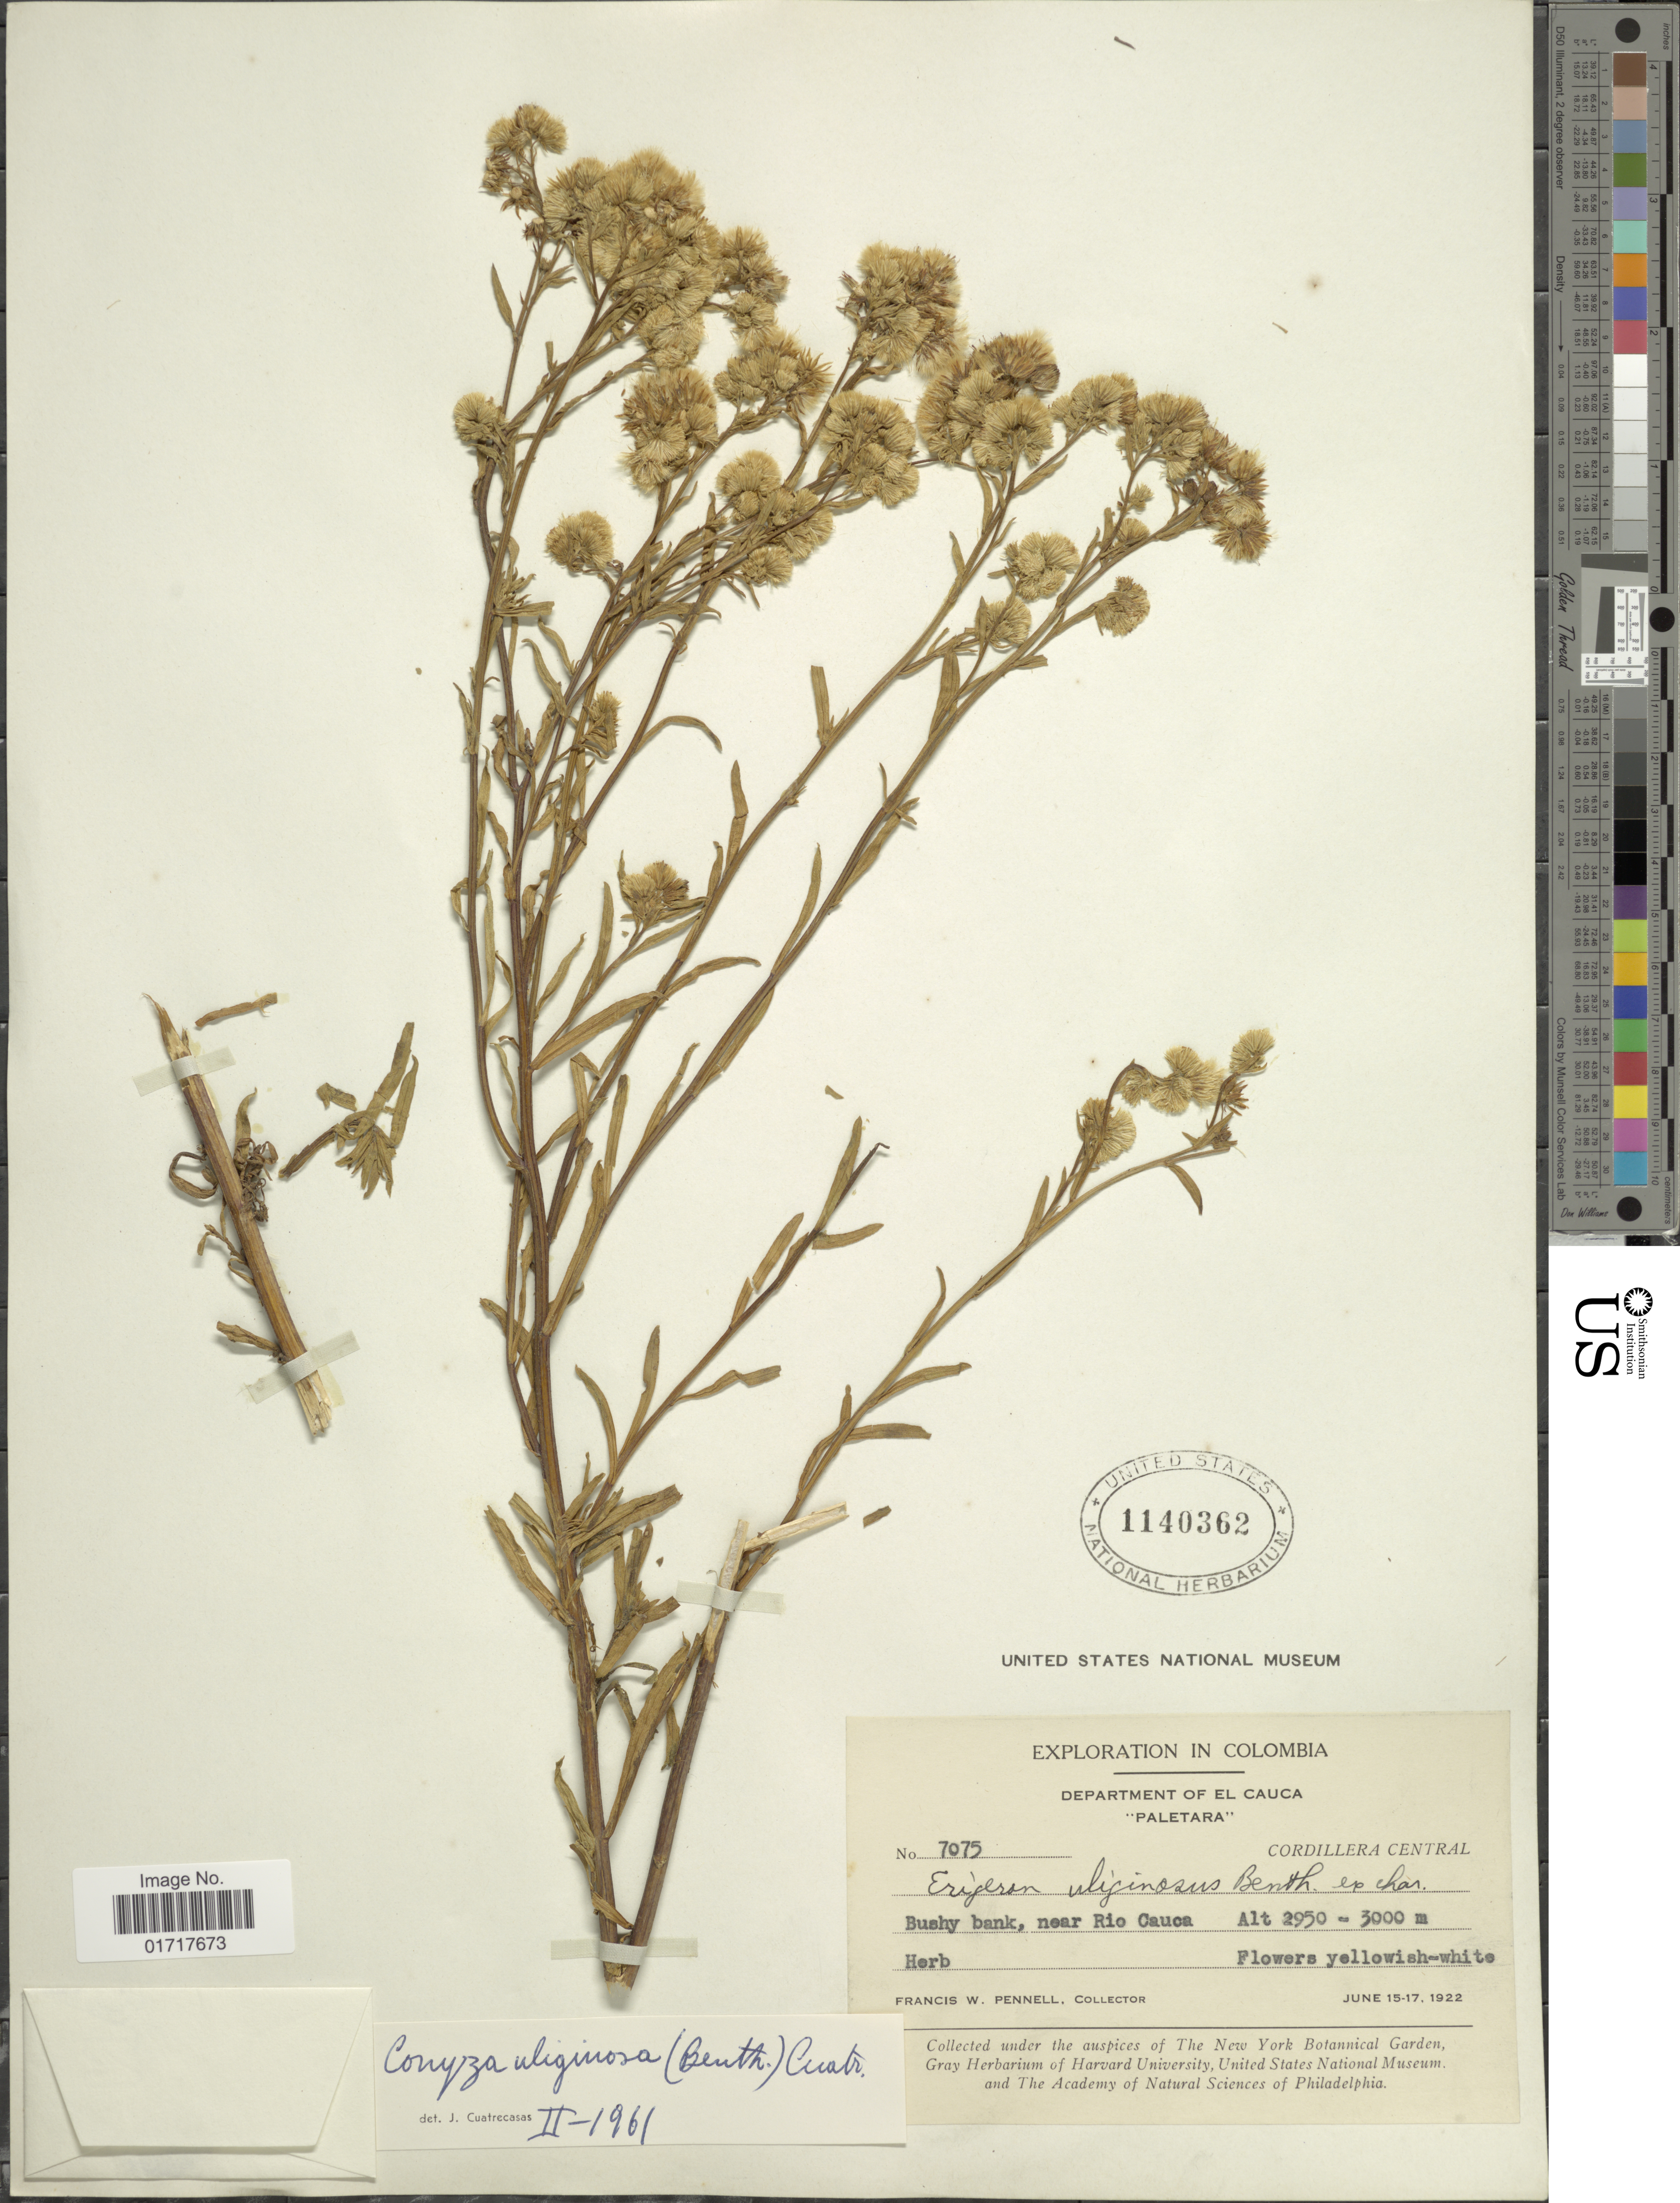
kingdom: Plantae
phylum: Tracheophyta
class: Magnoliopsida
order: Asterales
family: Asteraceae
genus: Conyza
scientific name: Conyza uliginosa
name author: (Benth.) Cuatrec.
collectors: F. W. Pennell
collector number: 7075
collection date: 1922-06-15/1922-06-17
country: Colombia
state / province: Caldas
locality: Department of el cauca Paletara, Corillera Central.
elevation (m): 2950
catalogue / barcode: US 1140362